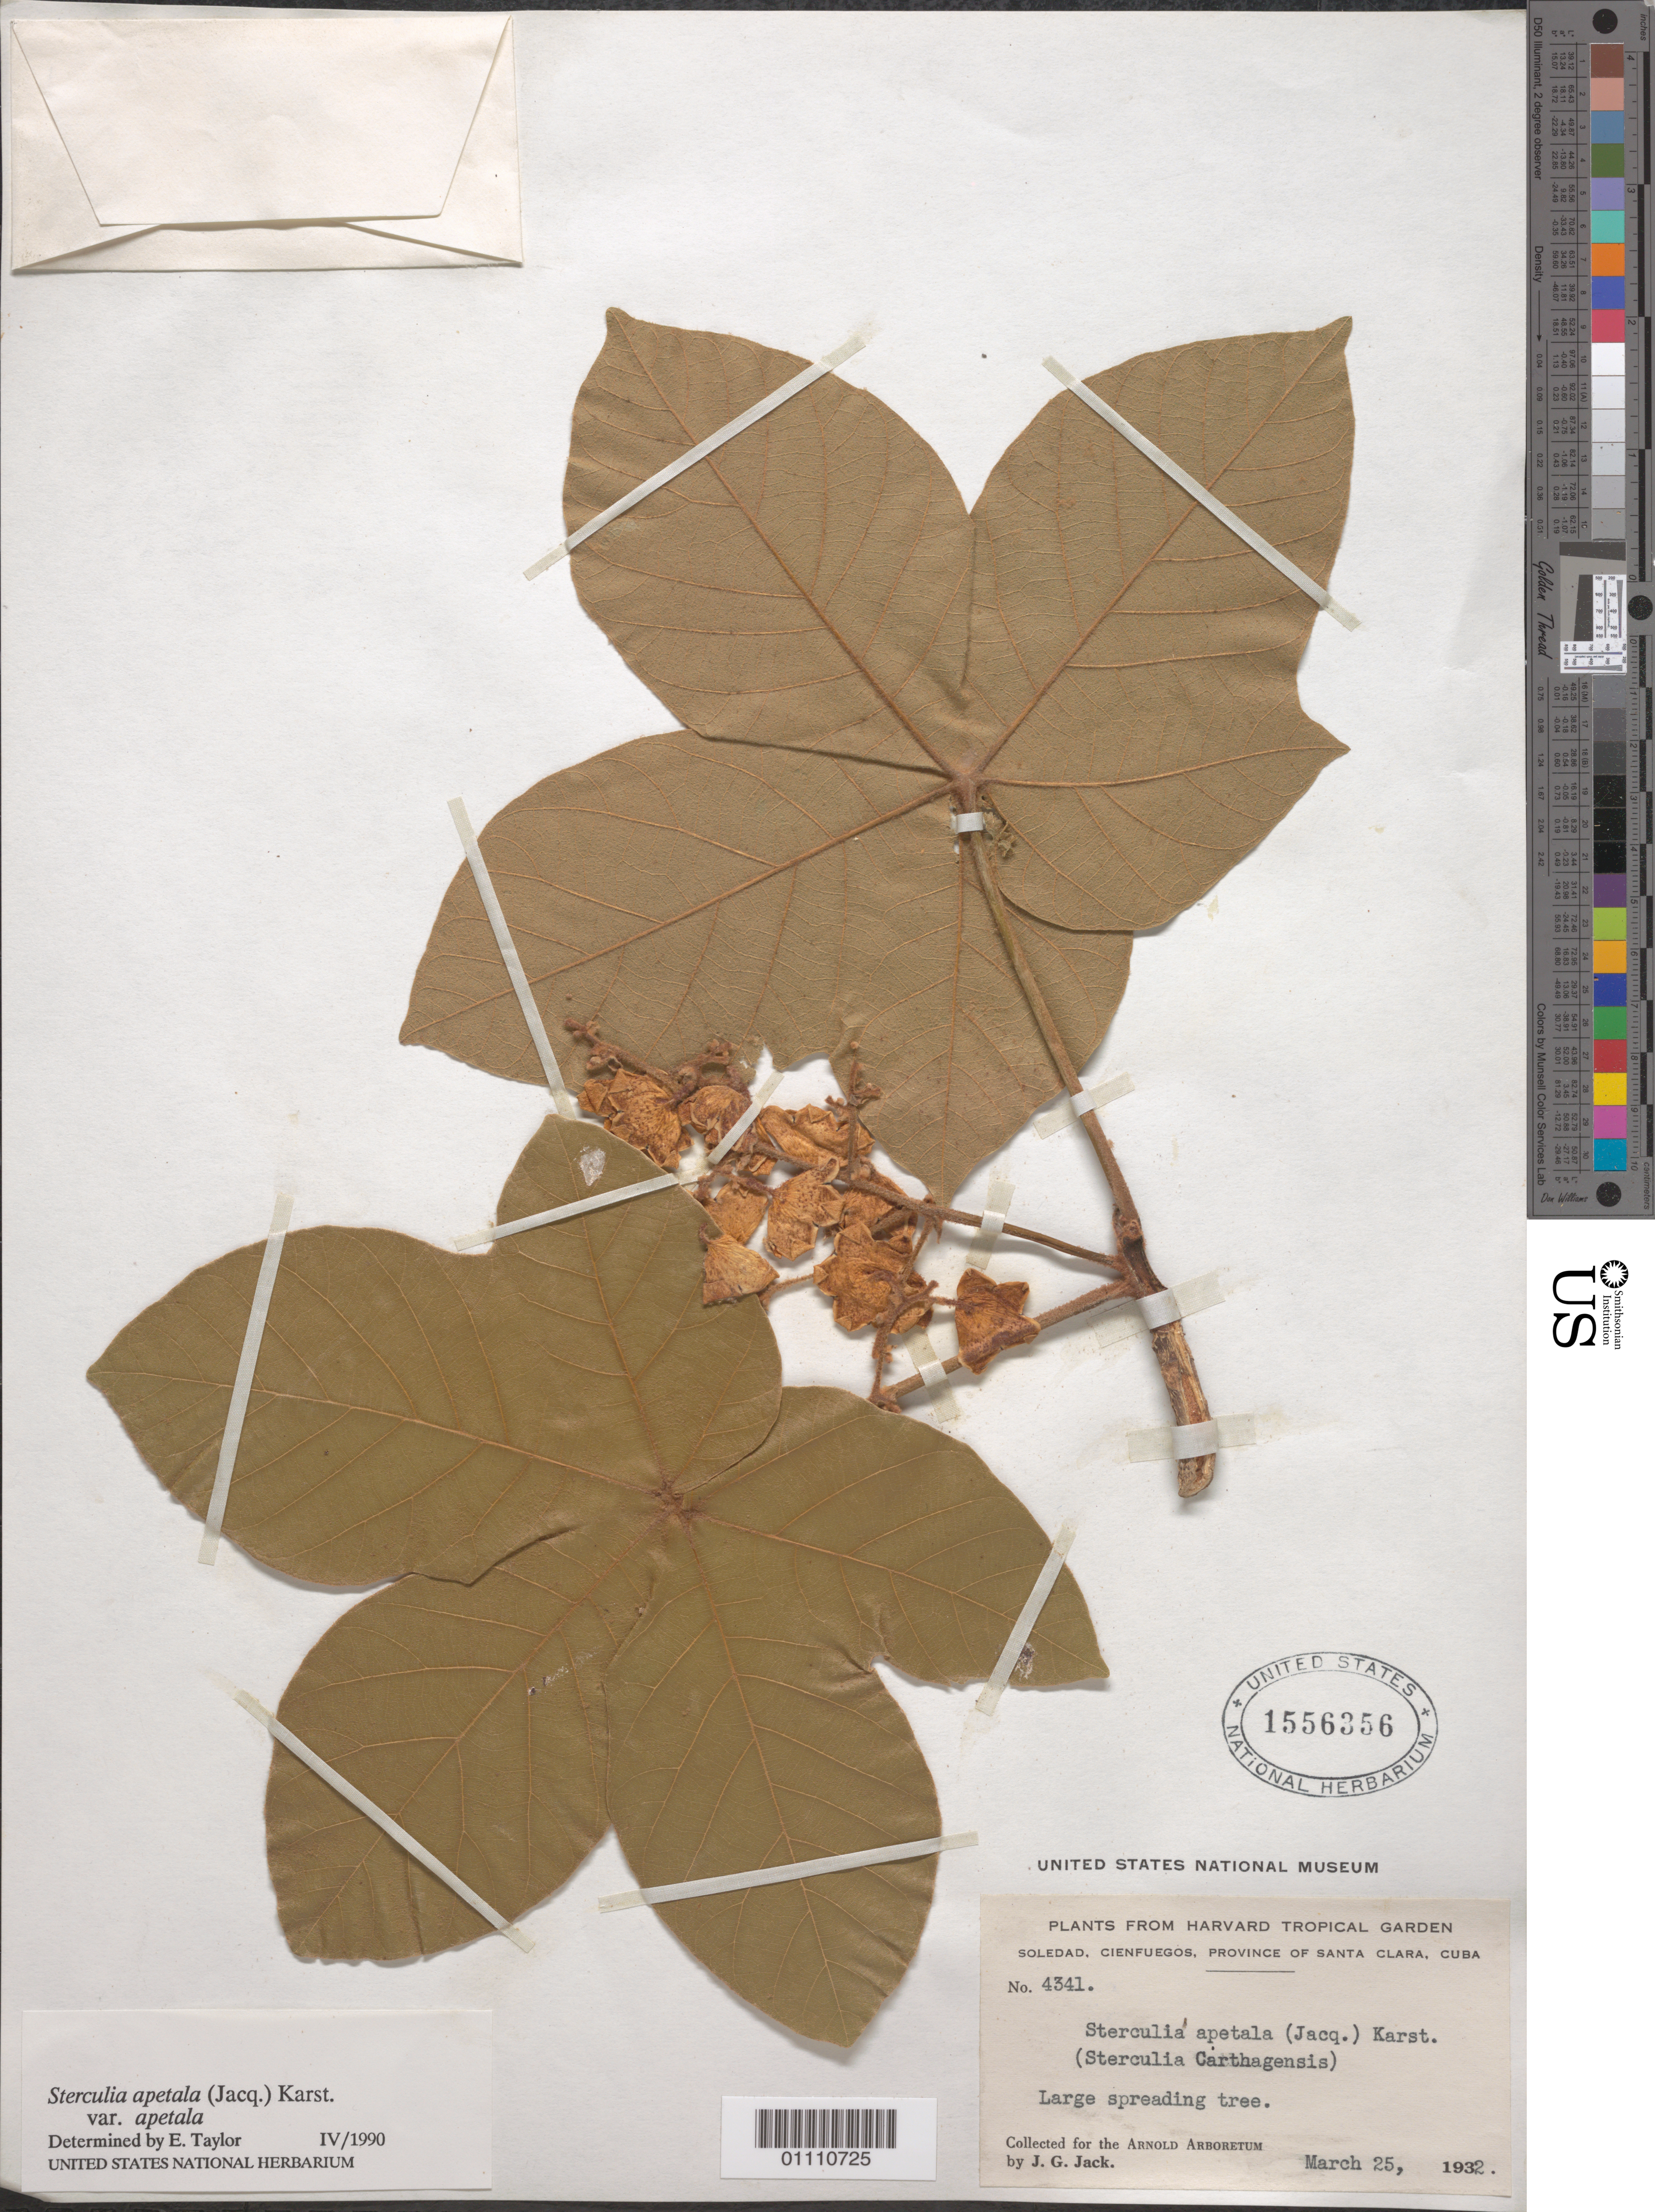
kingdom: Plantae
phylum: Tracheophyta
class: Magnoliopsida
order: Malvales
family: Malvaceae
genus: Sterculia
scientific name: Sterculia apetala var. apetala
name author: (Jacq.) H. Karst.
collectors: J. G. Jack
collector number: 4341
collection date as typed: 25 Mar 1932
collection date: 1932-03-25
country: Cuba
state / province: Cienfuegos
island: Cuba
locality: Plants from Harvard Tropical Garden, Soledad, Cienfuegos, Province of Santa Clara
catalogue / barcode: US 1556356